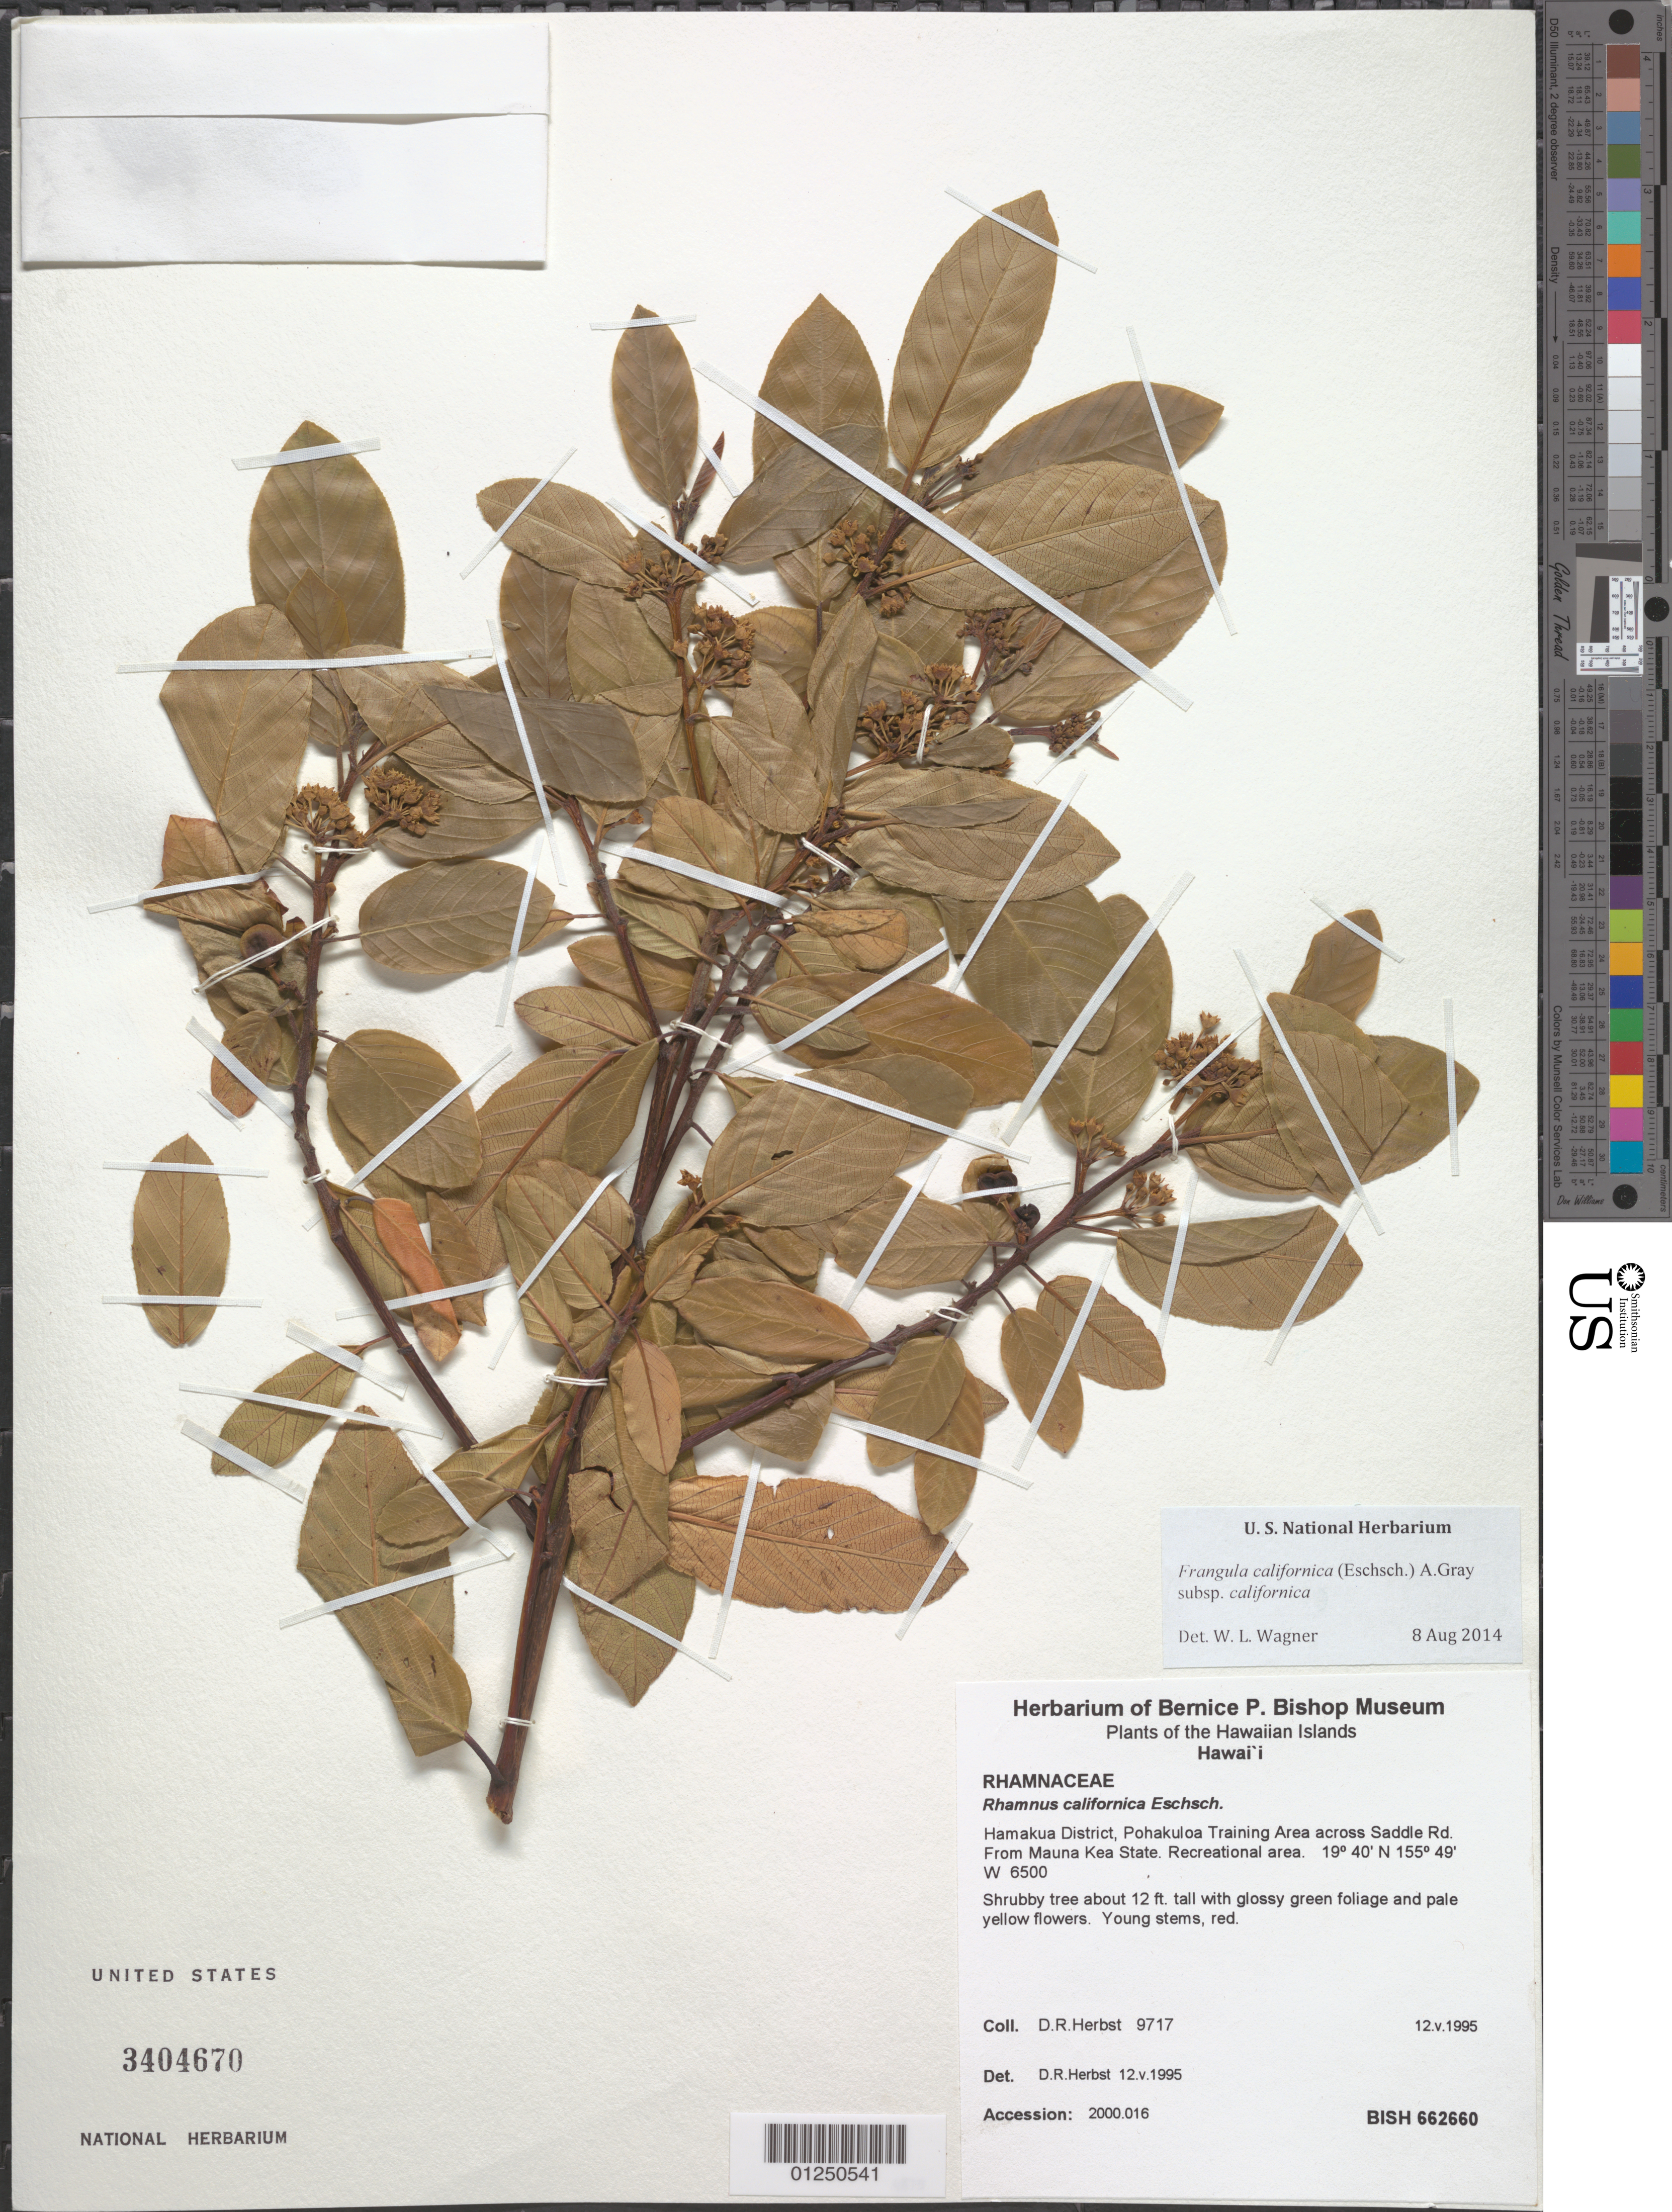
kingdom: Plantae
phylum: Tracheophyta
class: Magnoliopsida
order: Rosales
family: Rhamnaceae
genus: Frangula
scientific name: Frangula californica subsp. californica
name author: (Eschsch.) A. Gray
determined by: Wagner, W. L., (BOT), Smithsonian Institution - National Museum of Natural History (UNITED STATES)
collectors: D. R. Herbst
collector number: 9717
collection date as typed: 12 May 1995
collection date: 1995-05-12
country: United States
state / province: Hawaii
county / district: Hawaii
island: Hawaii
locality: Hamakua District, Pohakuloa Training Area across Saddle Road from Mauna Kea State Recreation area.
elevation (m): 1981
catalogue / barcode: US 3404670